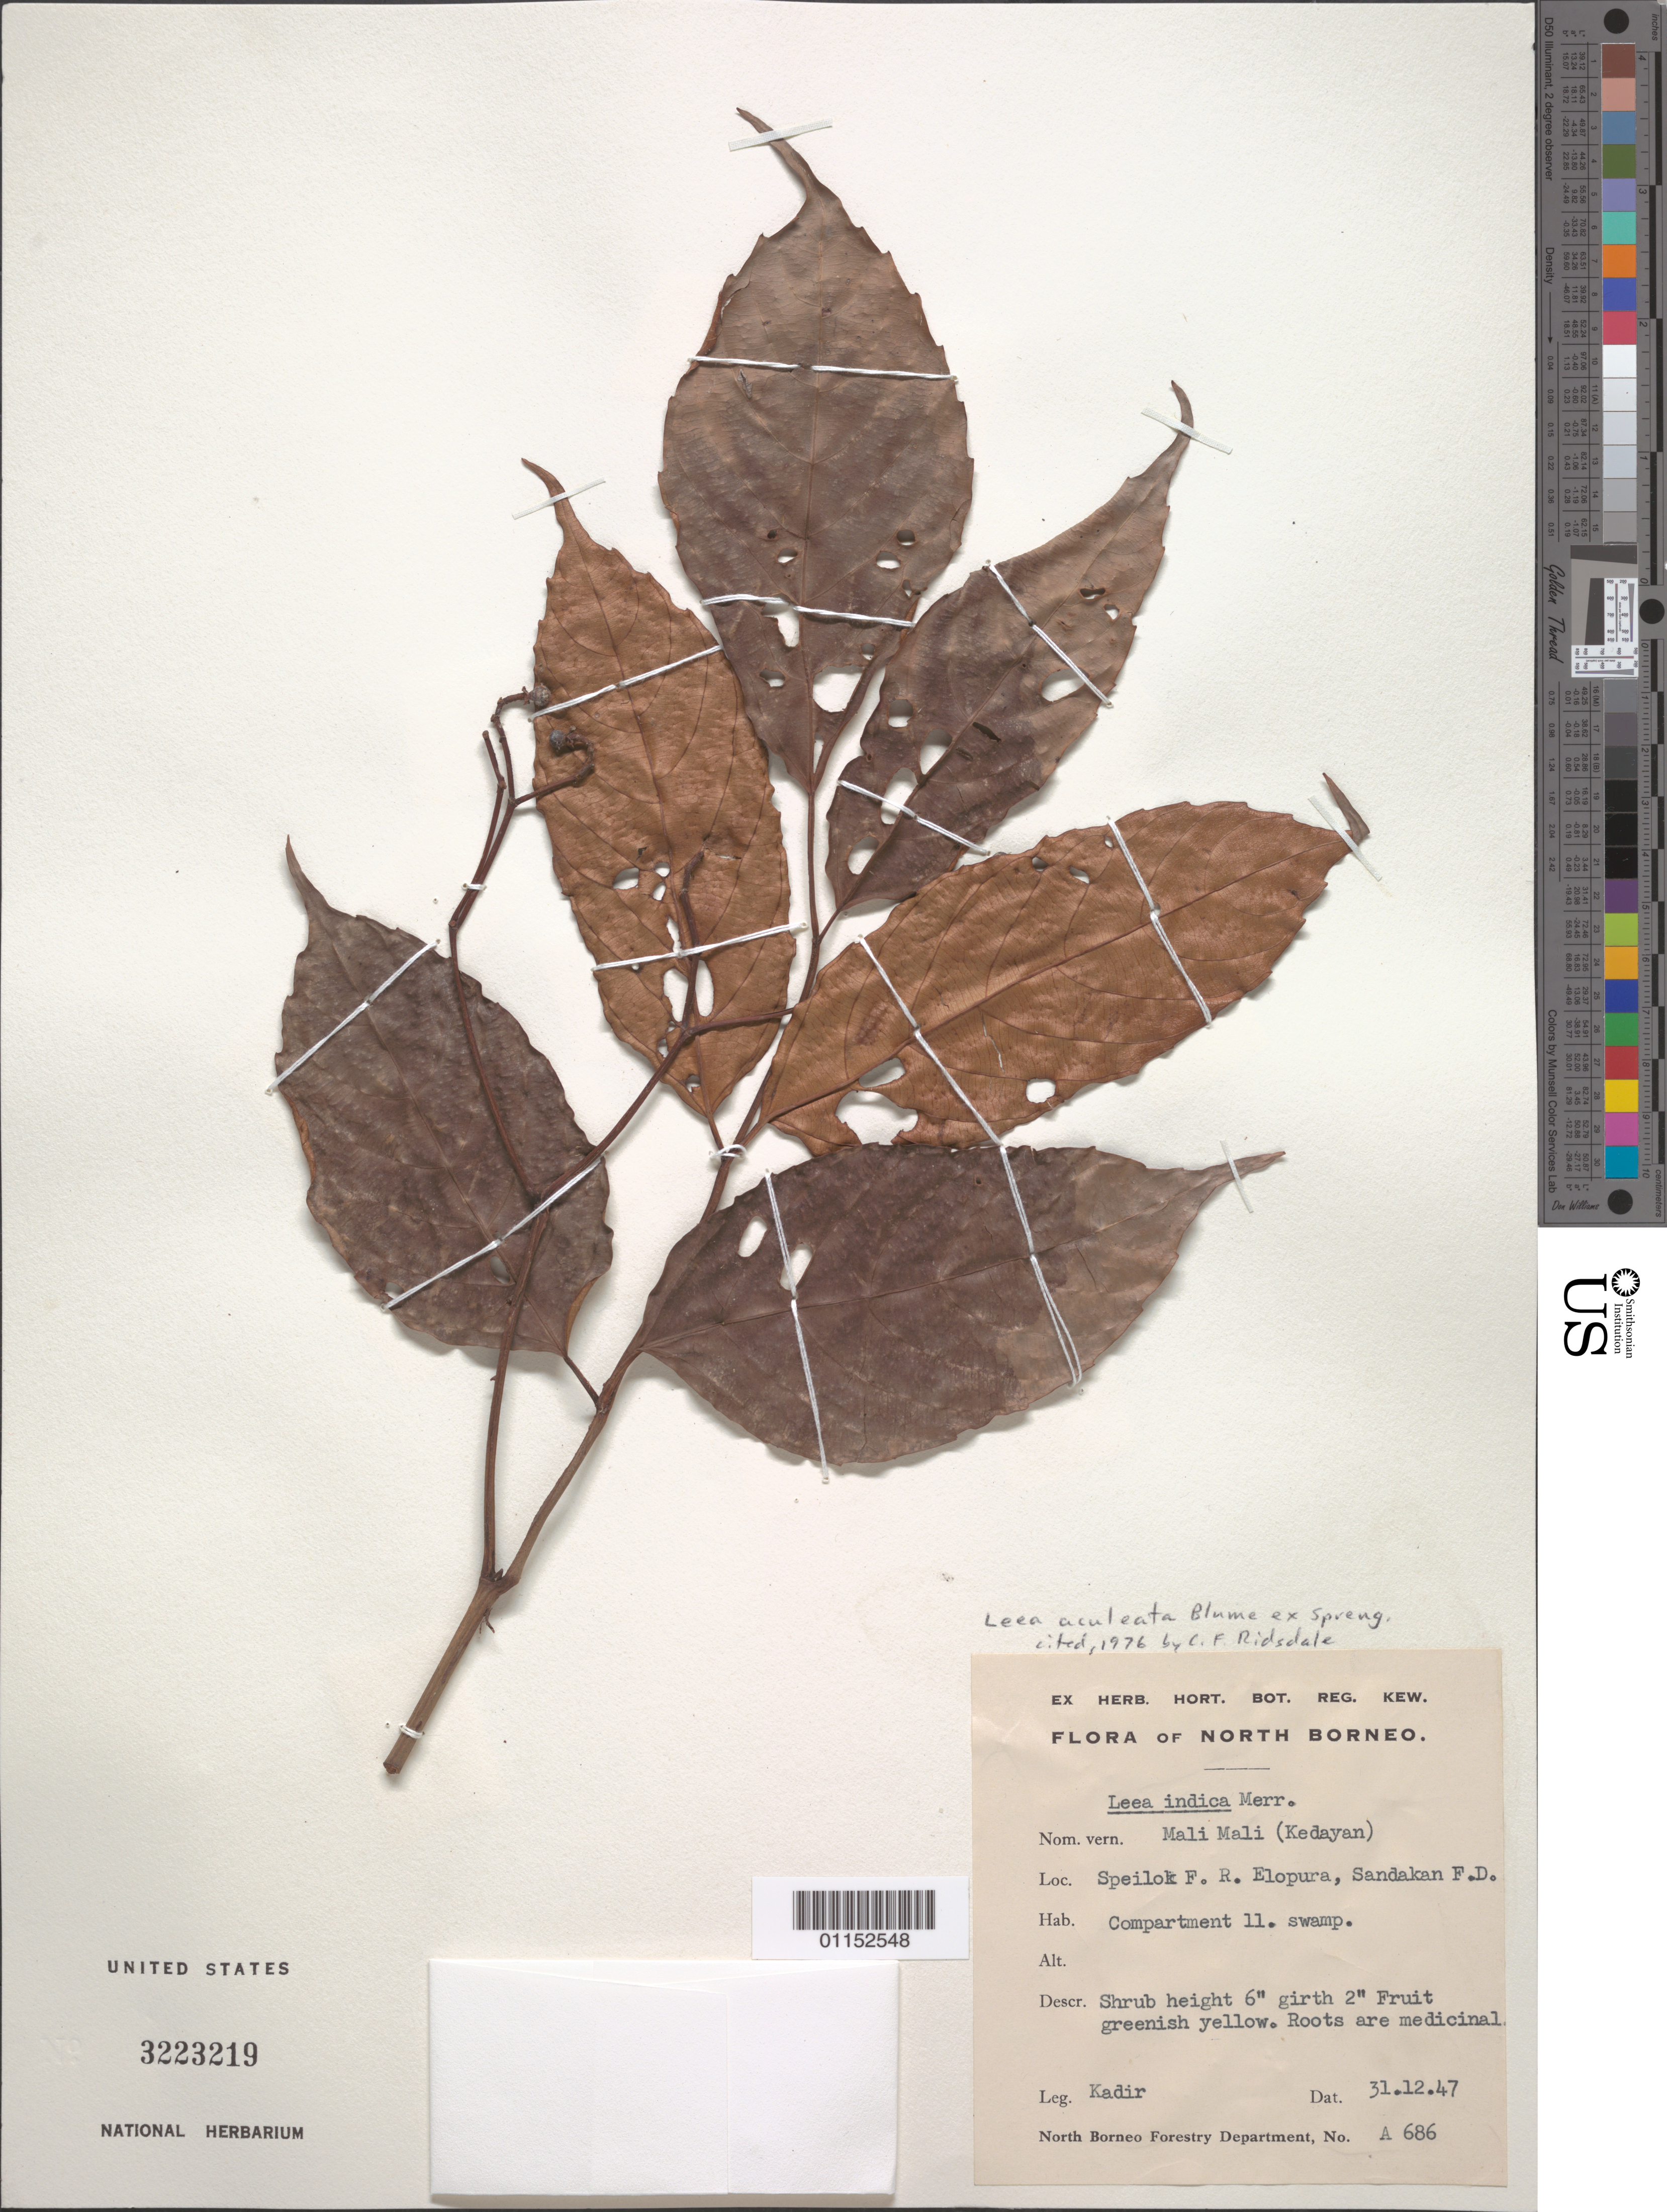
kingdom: Plantae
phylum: Tracheophyta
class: Magnoliopsida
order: Vitales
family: Vitaceae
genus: Leea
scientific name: Leea aculeata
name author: Blume ex Spreng.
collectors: -. Kadir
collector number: A 686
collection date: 1947-12-31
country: Malaysia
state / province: Sabah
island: Borneo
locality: Speilok F.R. Elopura, Sandakan F.D.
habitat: Shrub.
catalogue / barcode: US 3223219